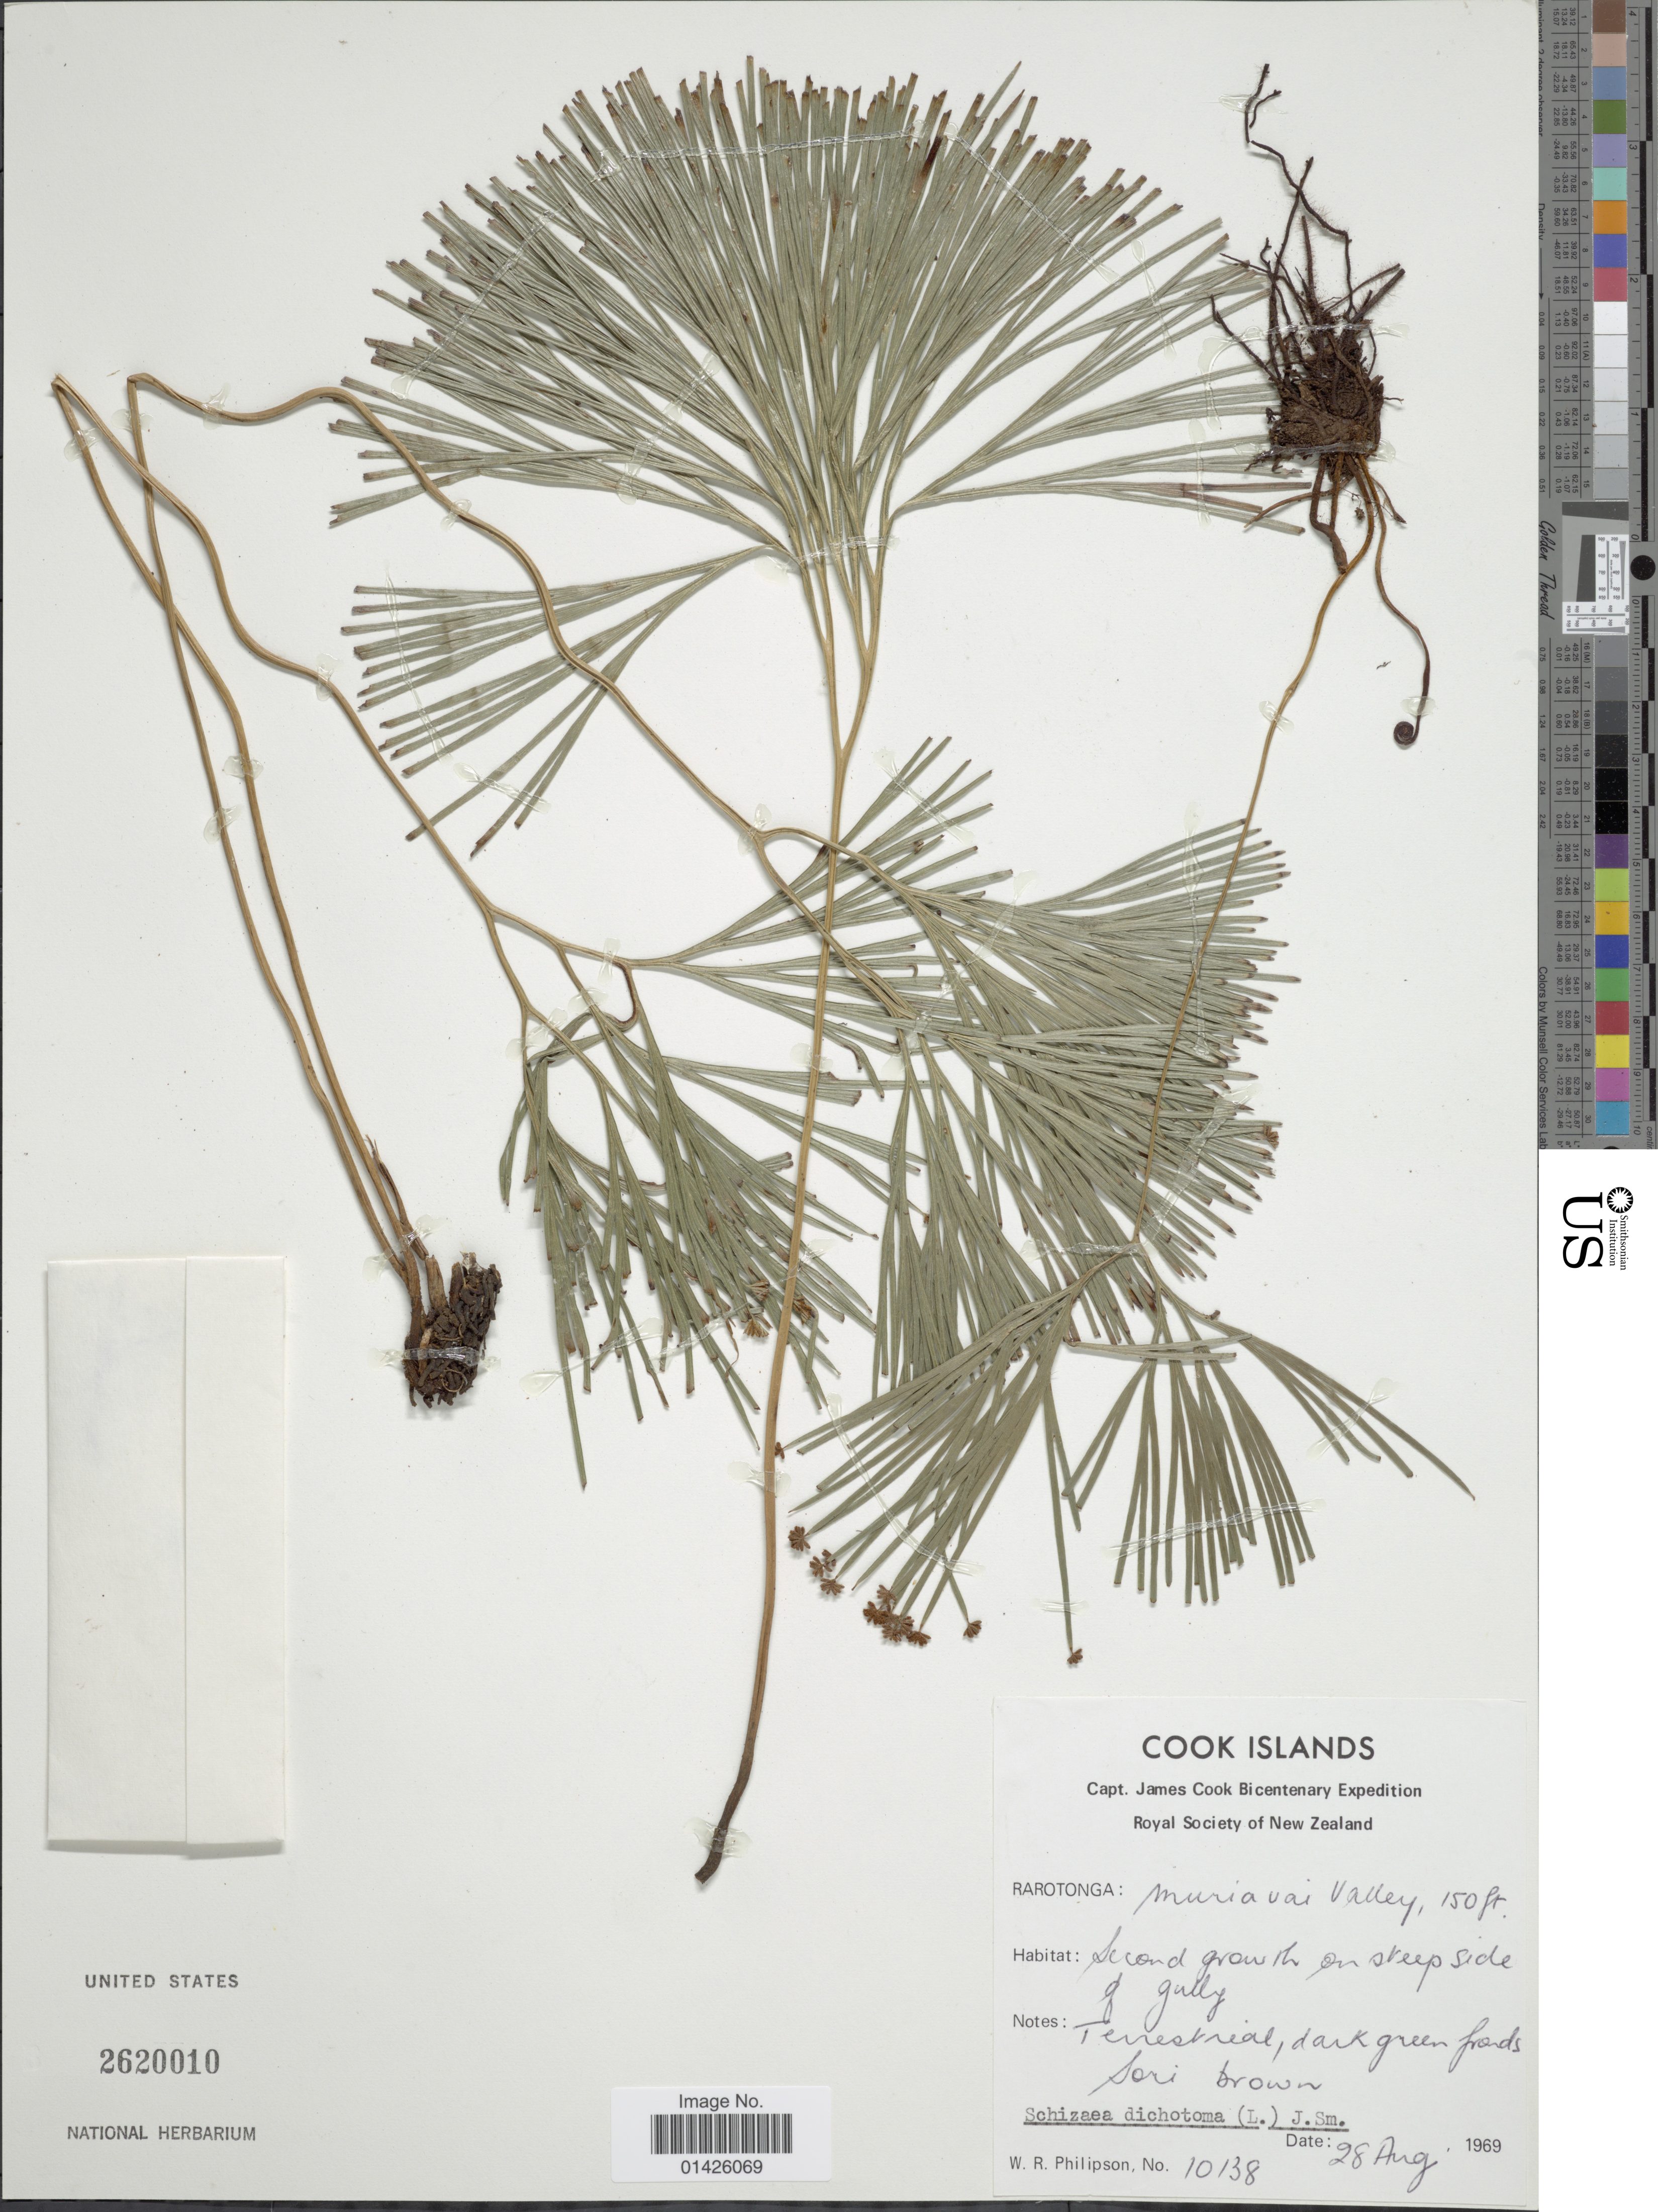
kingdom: Plantae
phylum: Tracheophyta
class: Polypodiopsida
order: Schizaeales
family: Schizaeaceae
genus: Schizaea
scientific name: Schizaea dichotoma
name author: (L.) J. Sm.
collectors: W. R. Philipson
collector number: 10138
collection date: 1969-08-28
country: Cook Islands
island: Rarotonga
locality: Rarotonga: Muriavai Valley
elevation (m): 46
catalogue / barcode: US 2620010